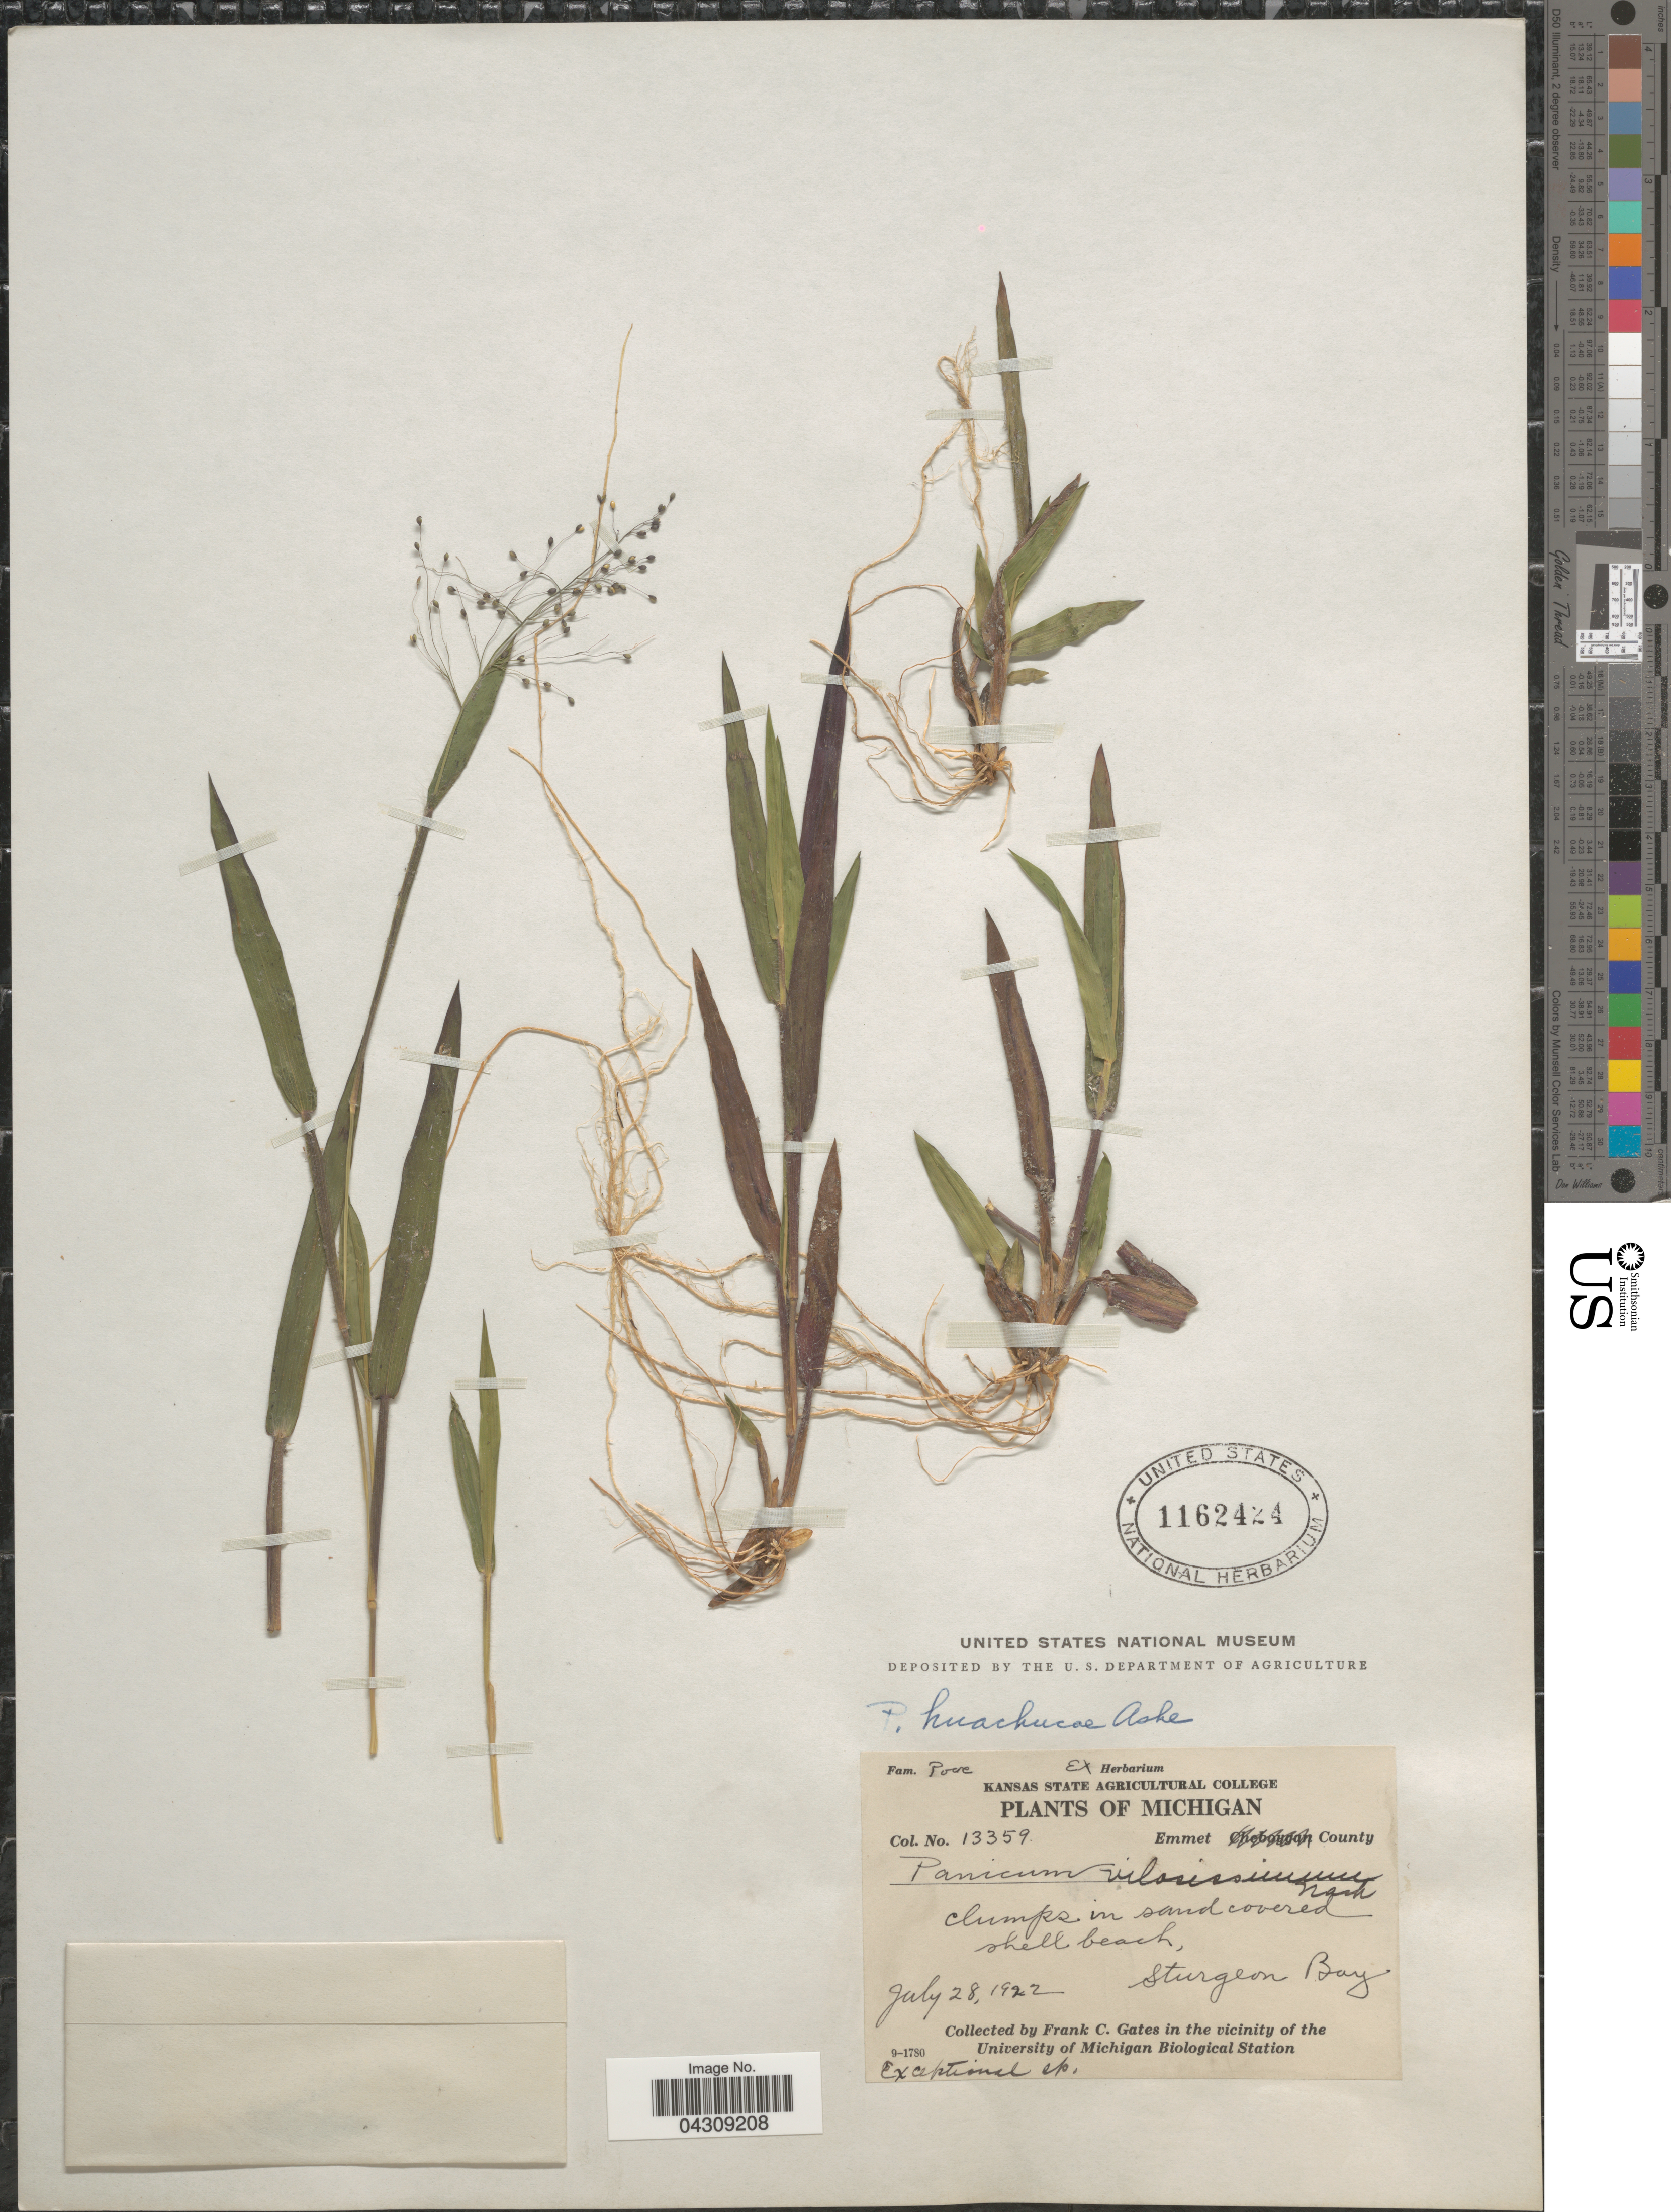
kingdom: Plantae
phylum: Tracheophyta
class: Liliopsida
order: Poales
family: Poaceae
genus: Dichanthelium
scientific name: Dichanthelium acuminatum var. acuminatum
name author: (Sw.) Gould & C.A. Clark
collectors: F. C. Gates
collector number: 13359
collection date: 1922-07-28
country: United States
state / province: Michigan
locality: Emmet County. Sturgeon Bay. In the vicinity of the University of Michigan Biological Station.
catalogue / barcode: US 1162424